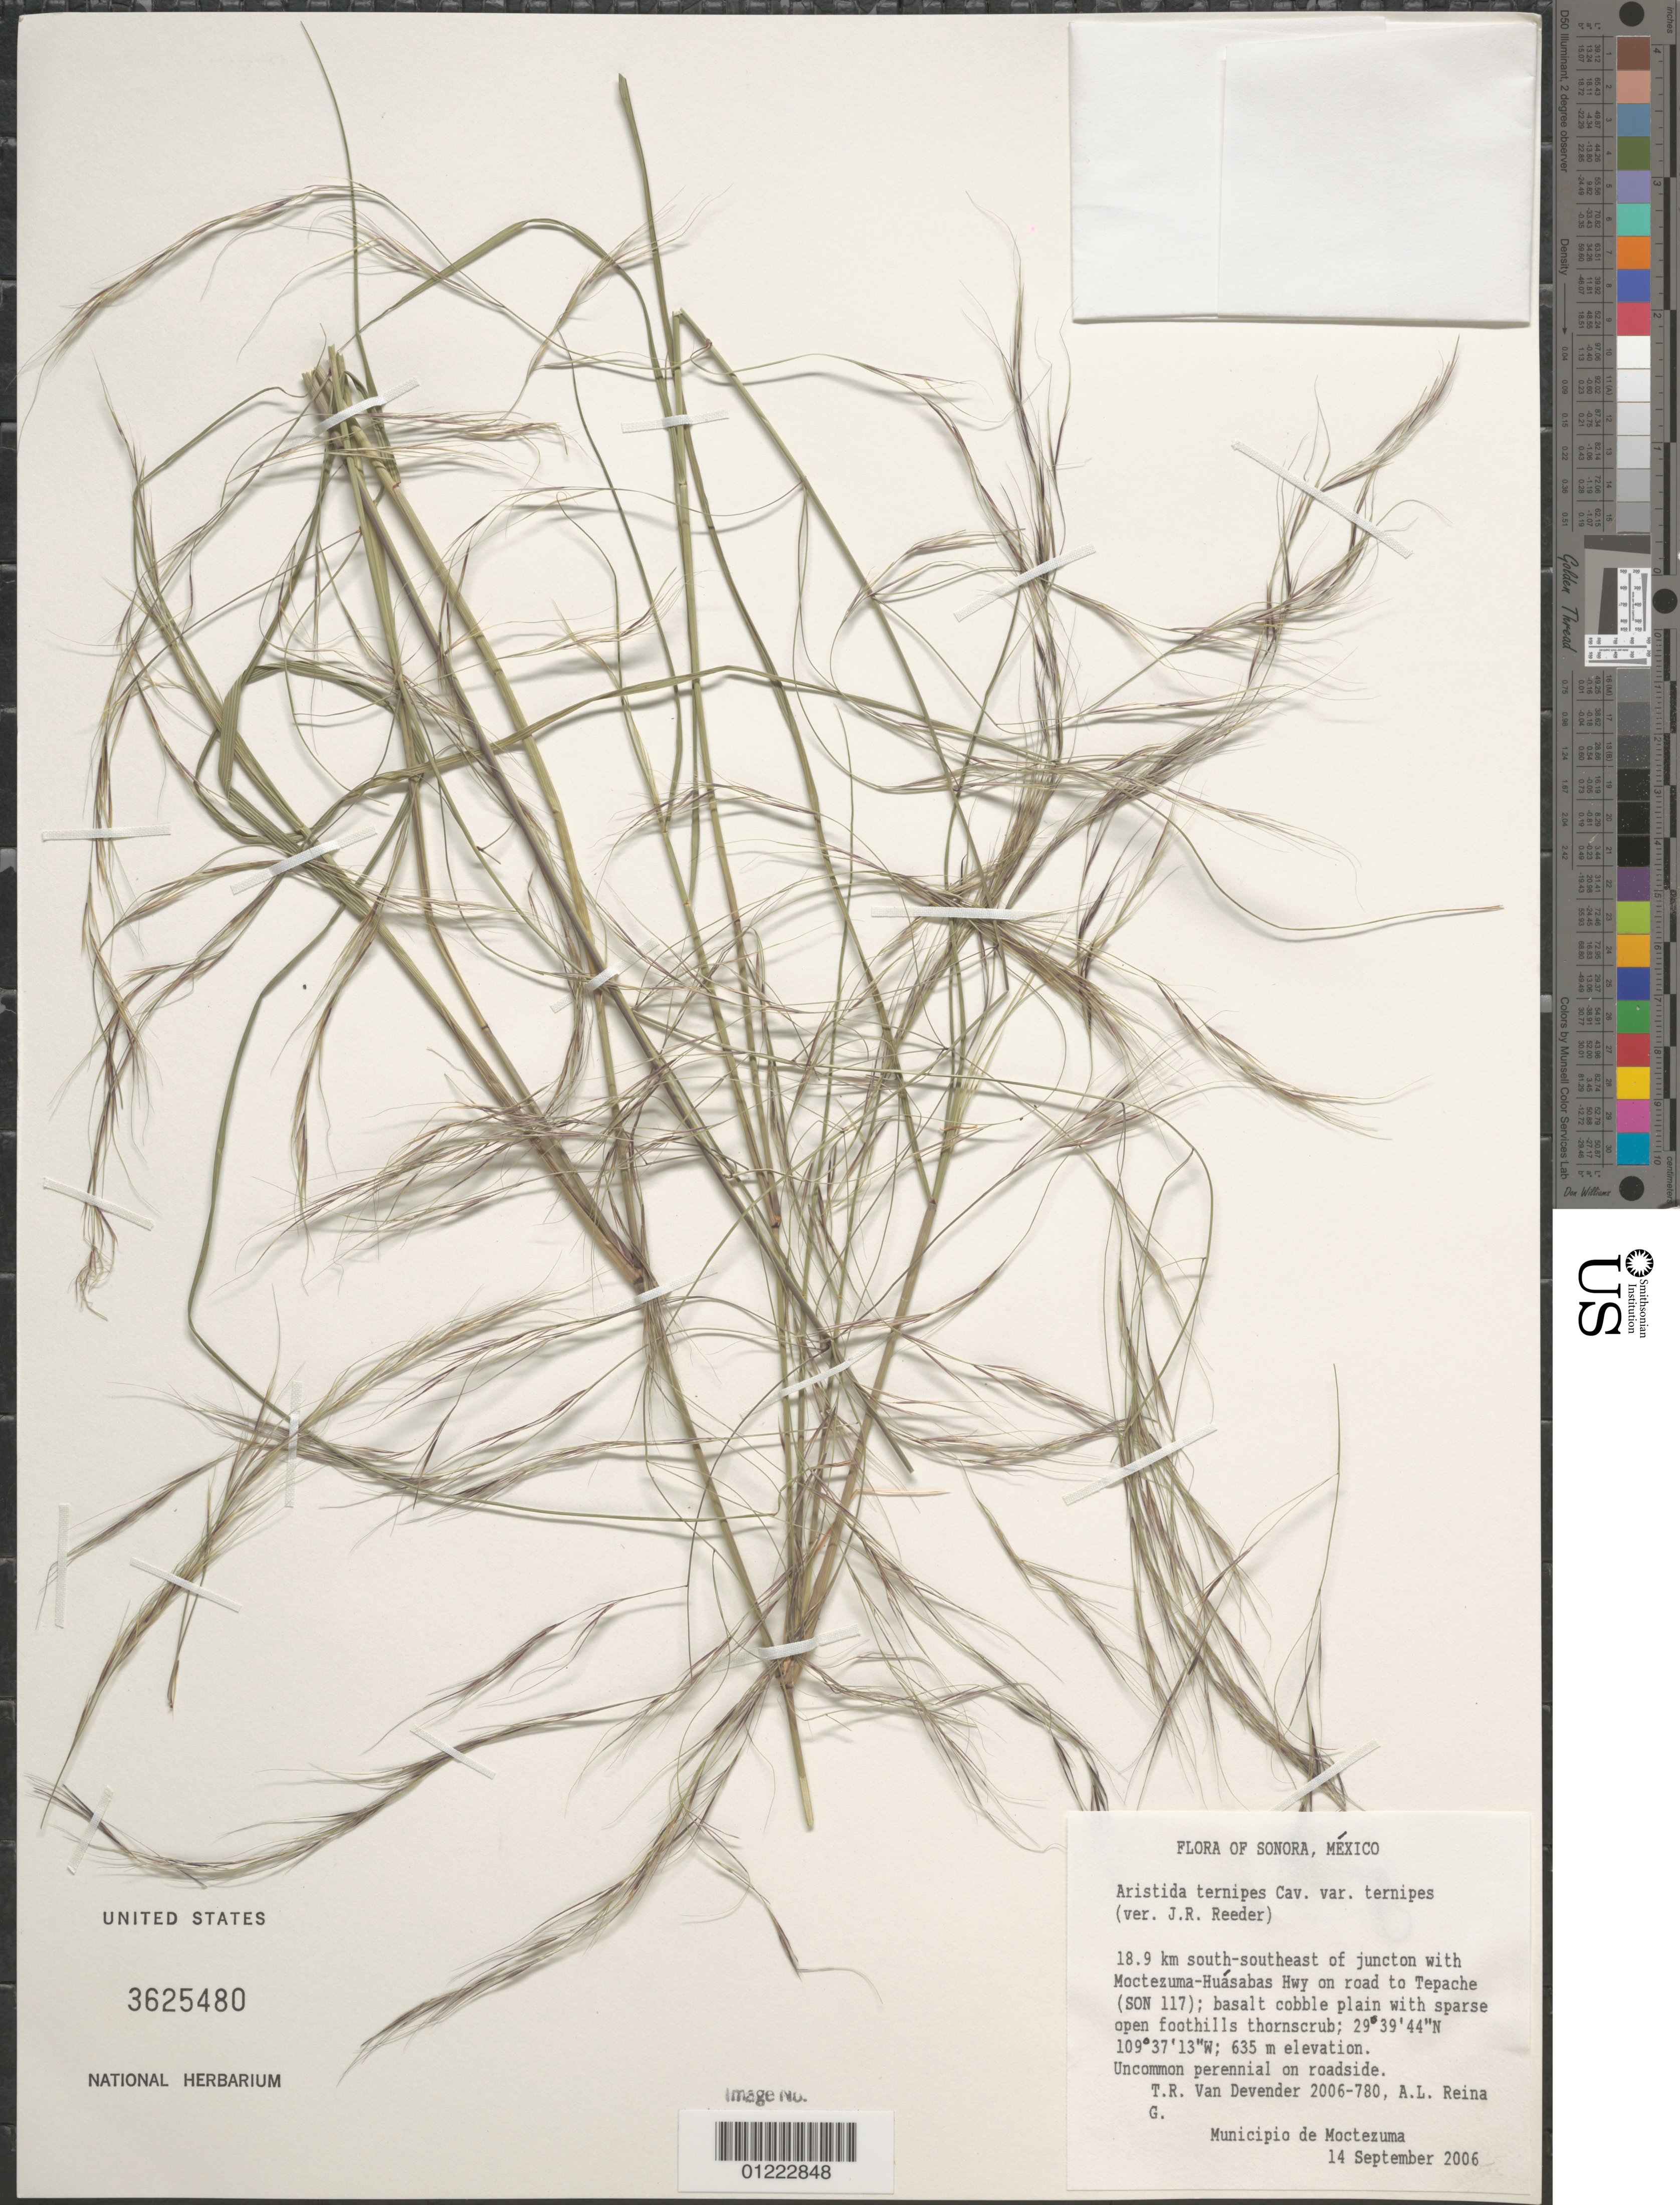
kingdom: Plantae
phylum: Tracheophyta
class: Liliopsida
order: Poales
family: Poaceae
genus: Aristida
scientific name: Aristida ternipes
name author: Cav.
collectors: T. R. Van Devender & A. L. Reina G.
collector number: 2006-780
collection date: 2006-09-14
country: Mexico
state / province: Sonora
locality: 18.9 km south-southeast of junction with Moctezuma-Huasabas Hwy on road to Tepache (SON 117)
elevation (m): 635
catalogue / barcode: US 3625480